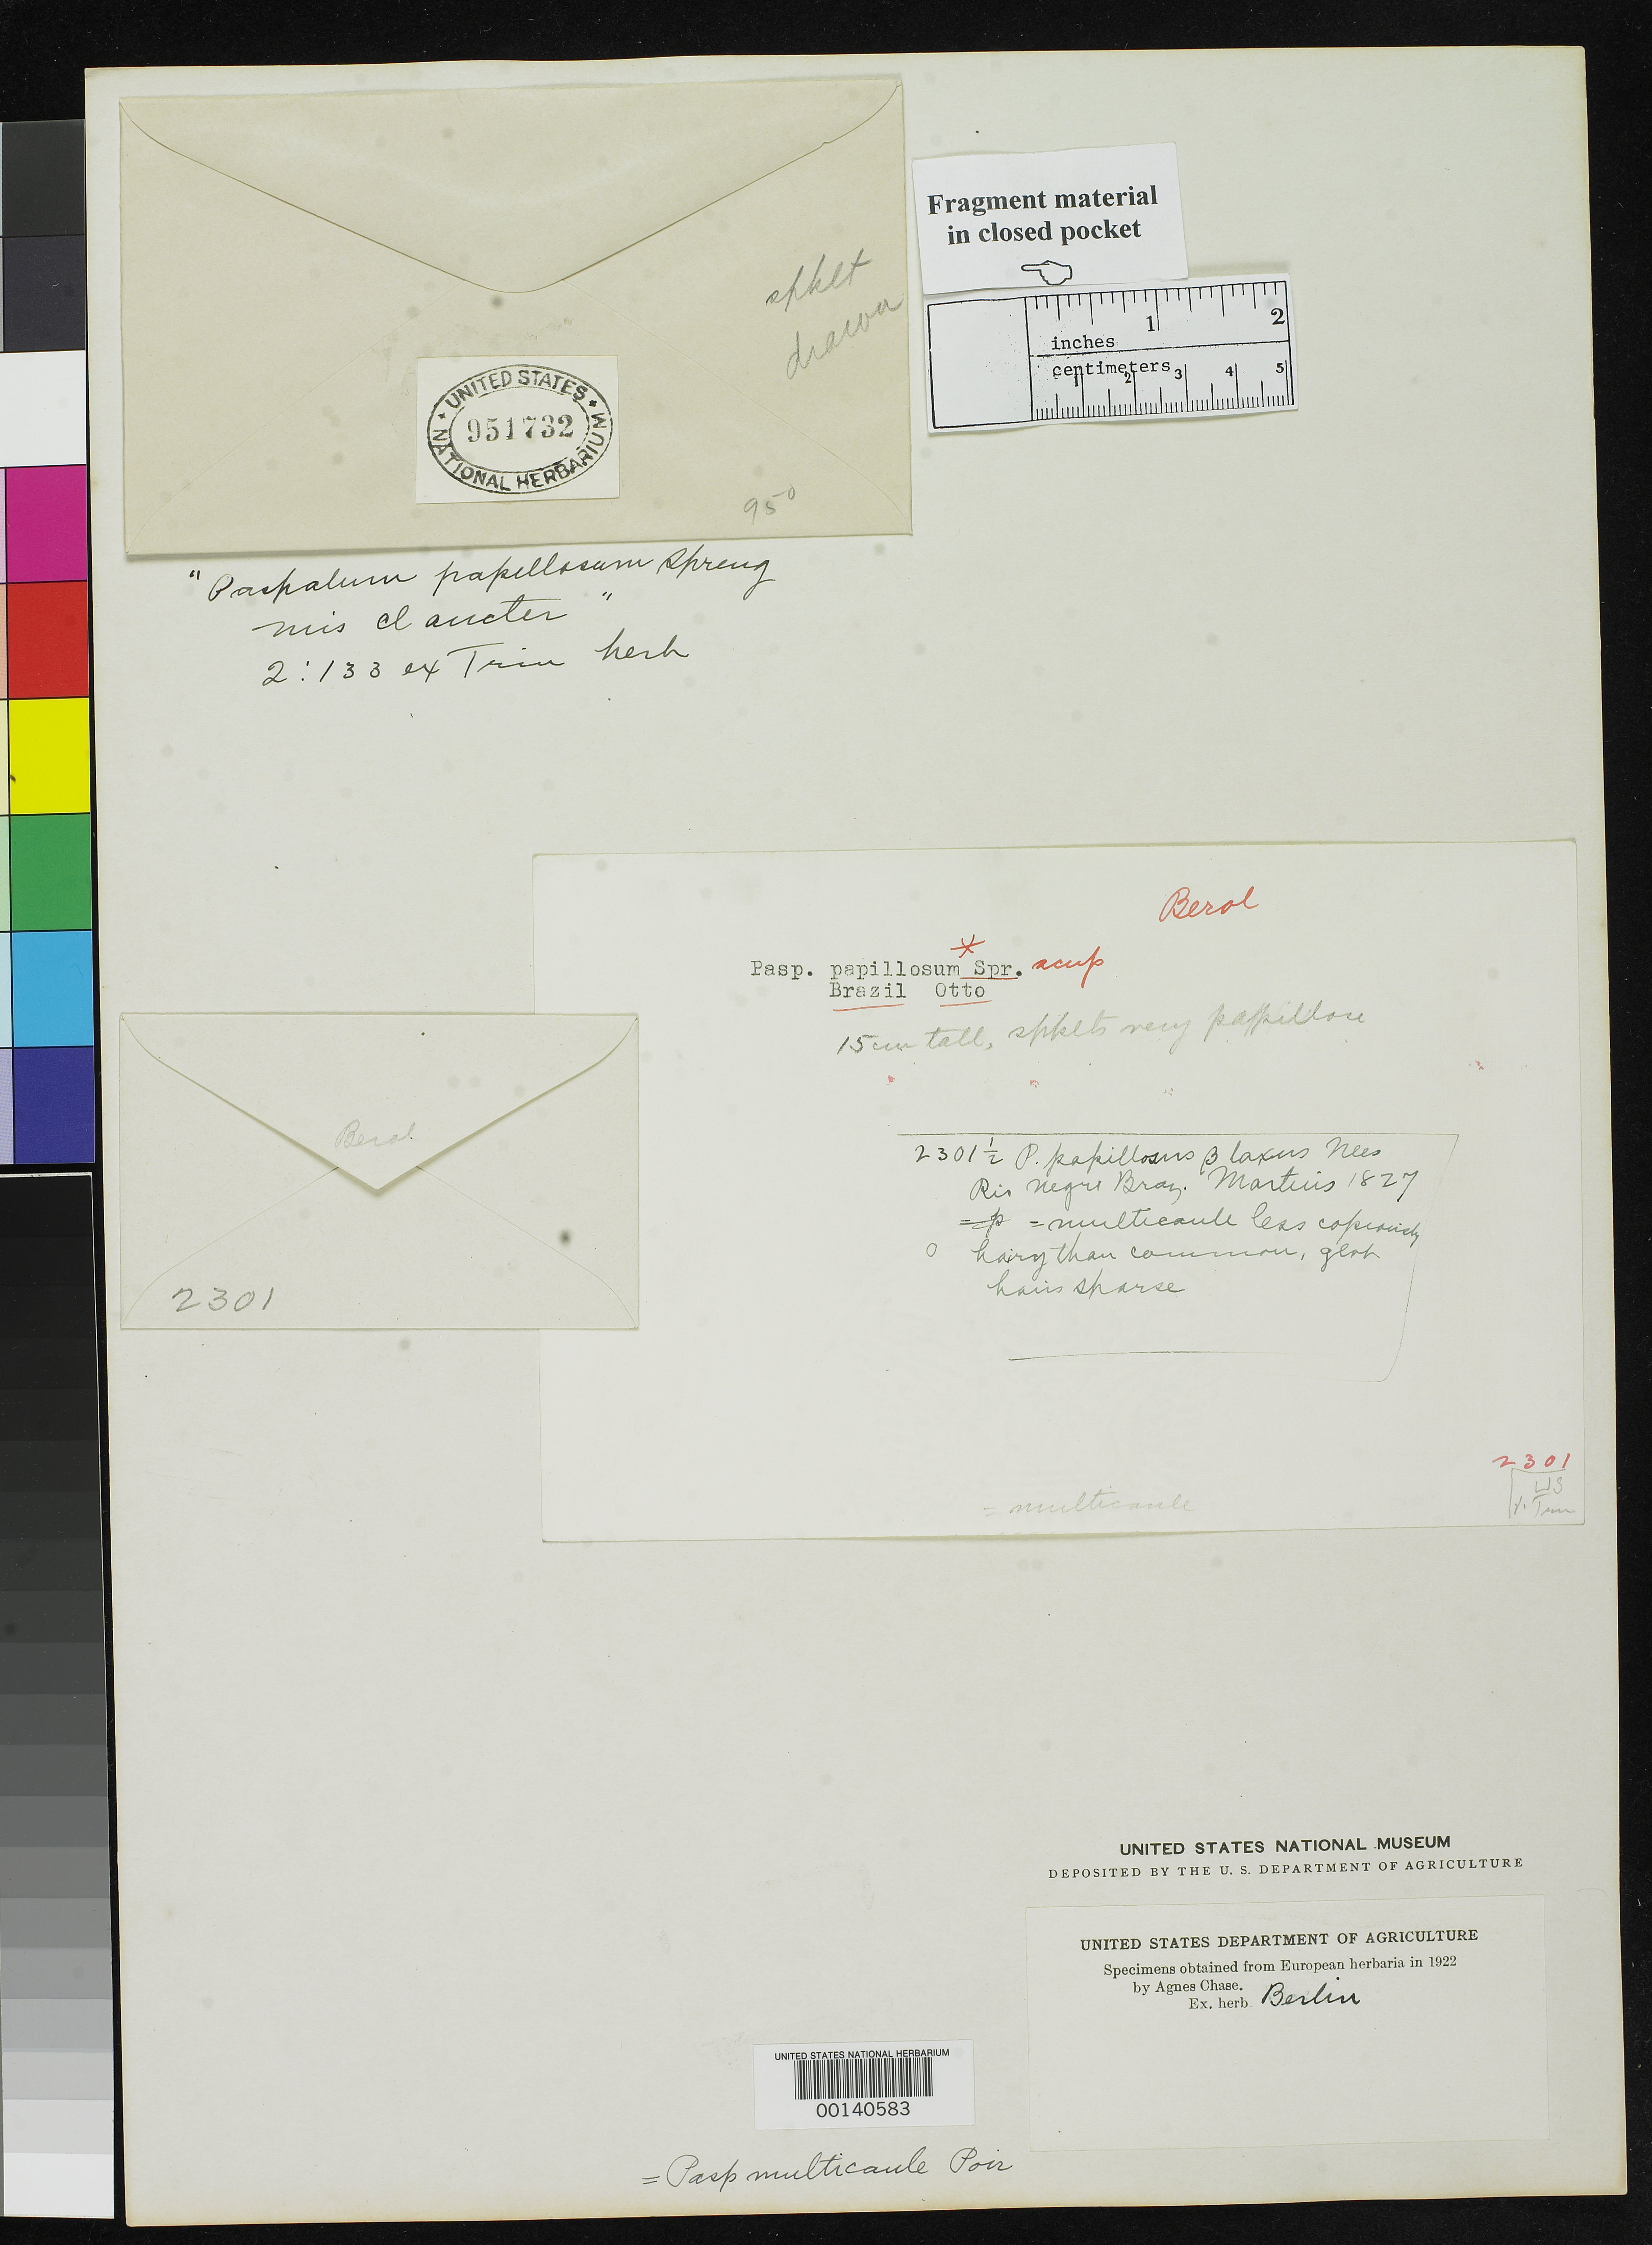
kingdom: Plantae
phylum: Tracheophyta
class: Liliopsida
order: Poales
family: Poaceae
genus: Paspalum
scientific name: Paspalum papillosum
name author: Spreng.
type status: Type Fragment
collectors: L. Riedel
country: Brazil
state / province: Minas Gerais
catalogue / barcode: US 951732